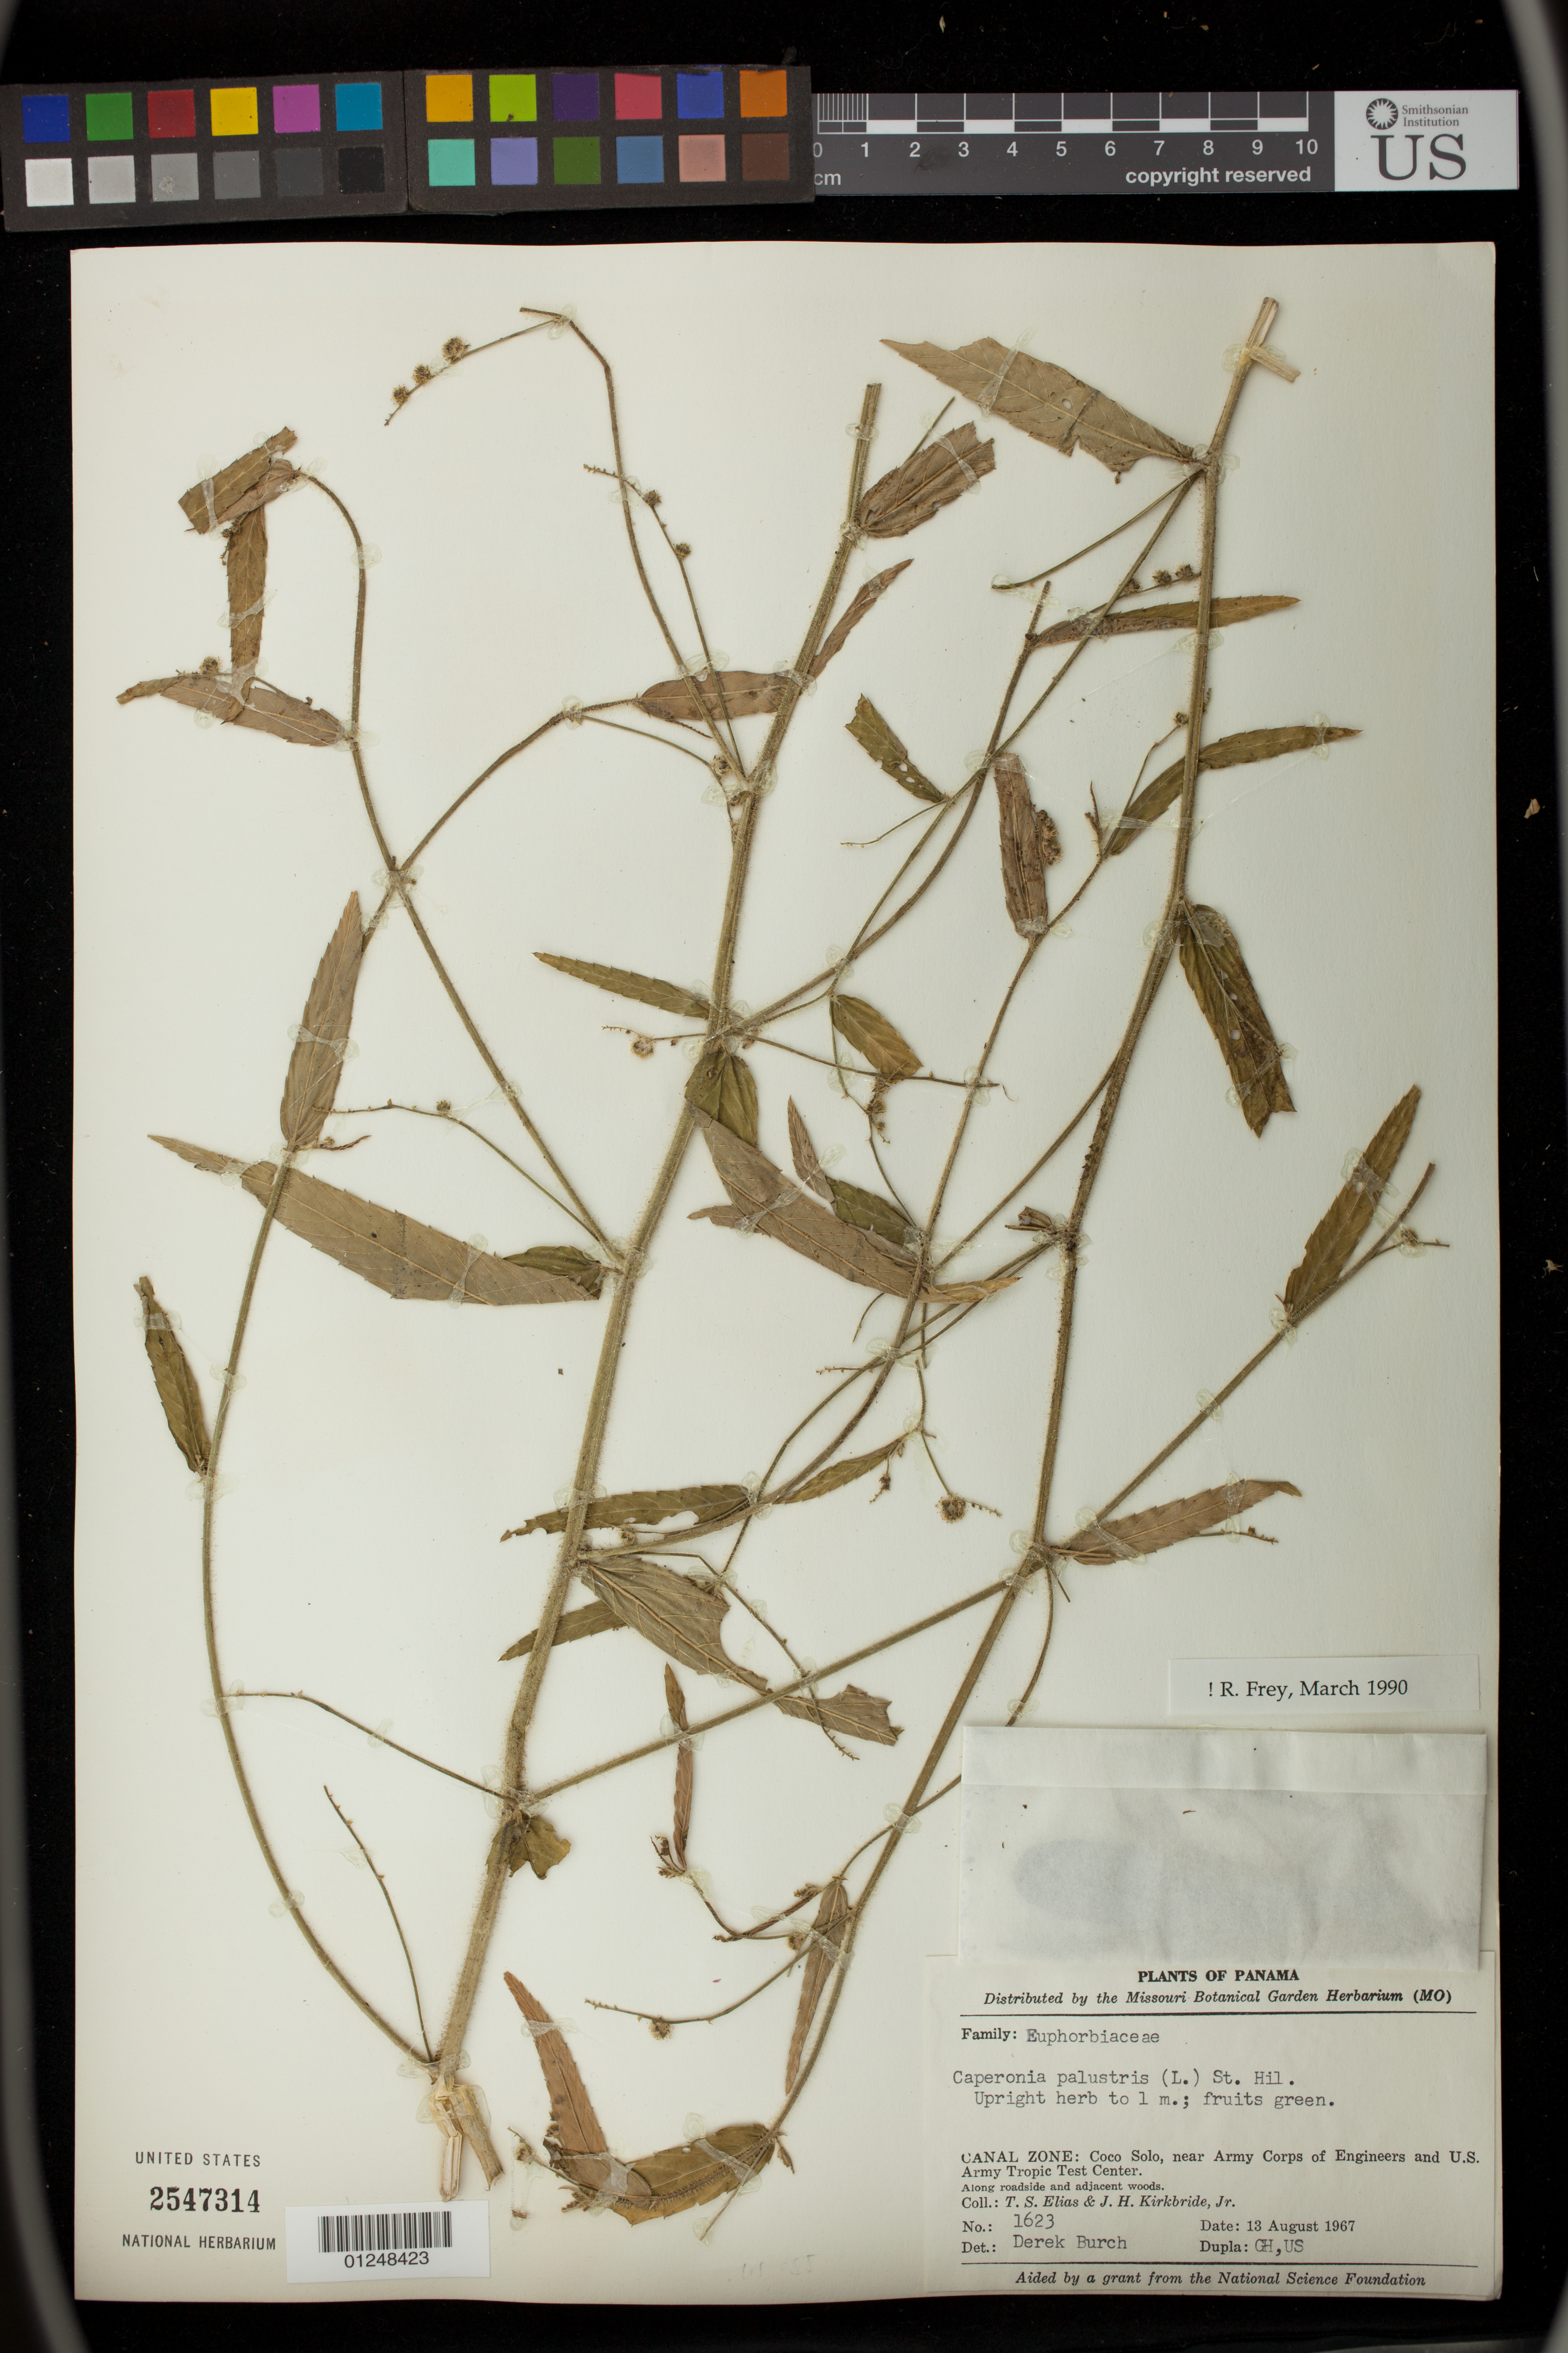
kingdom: Plantae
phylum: Tracheophyta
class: Magnoliopsida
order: Malpighiales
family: Euphorbiaceae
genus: Caperonia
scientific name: Caperonia palustris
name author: (L.) A. St.-Hil.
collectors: T. S. Elias & J. H. Kirkbride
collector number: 1623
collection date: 1967-08-13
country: Panama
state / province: Colón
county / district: Canal Zone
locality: Coco Solo, near Army Corps of Engineers and U.S. Army Tropic Test Center. Along roadside and adjacent woods.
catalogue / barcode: US 2547314